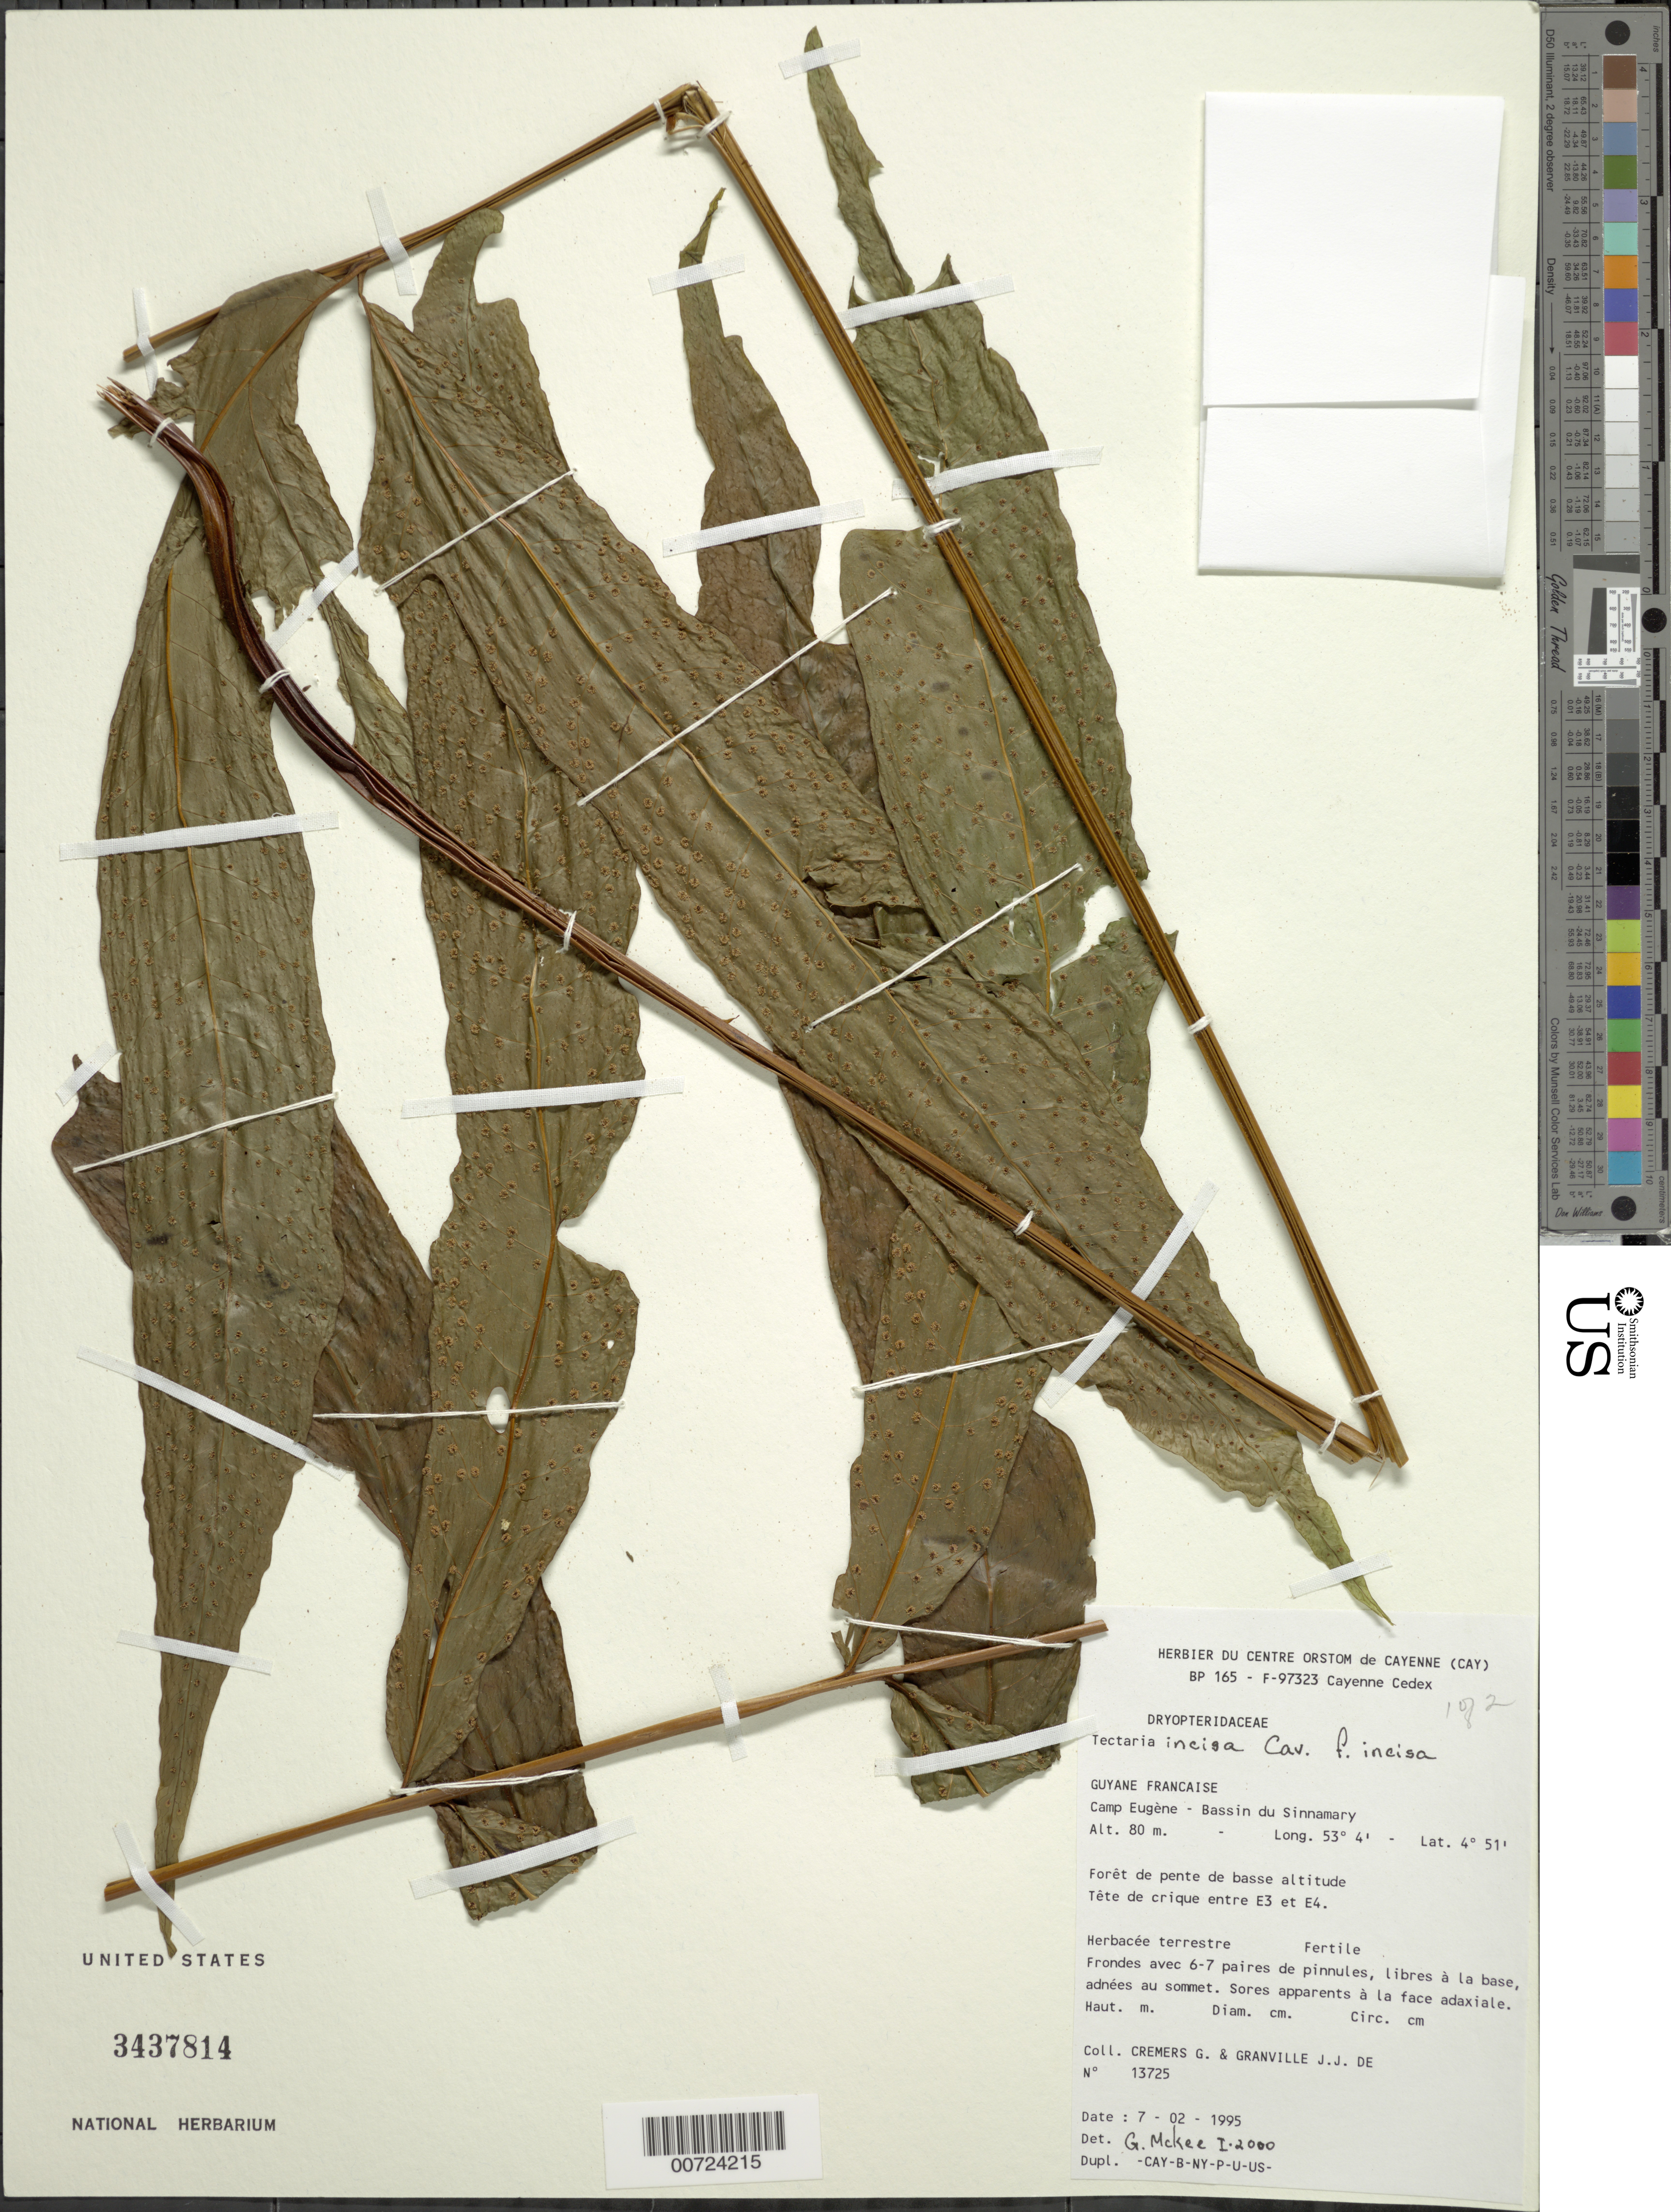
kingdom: Plantae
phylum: Tracheophyta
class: Polypodiopsida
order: Polypodiales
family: Tectariaceae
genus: Tectaria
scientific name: Tectaria incisa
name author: Cav.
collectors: G. Cremers & J.-J. de Granville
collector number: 13725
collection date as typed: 7-Feb-95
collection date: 1995-02-07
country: French Guiana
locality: Camp Eugène, Bassin du Sinnamary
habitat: Low slope forest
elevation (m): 80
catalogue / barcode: US 3437814